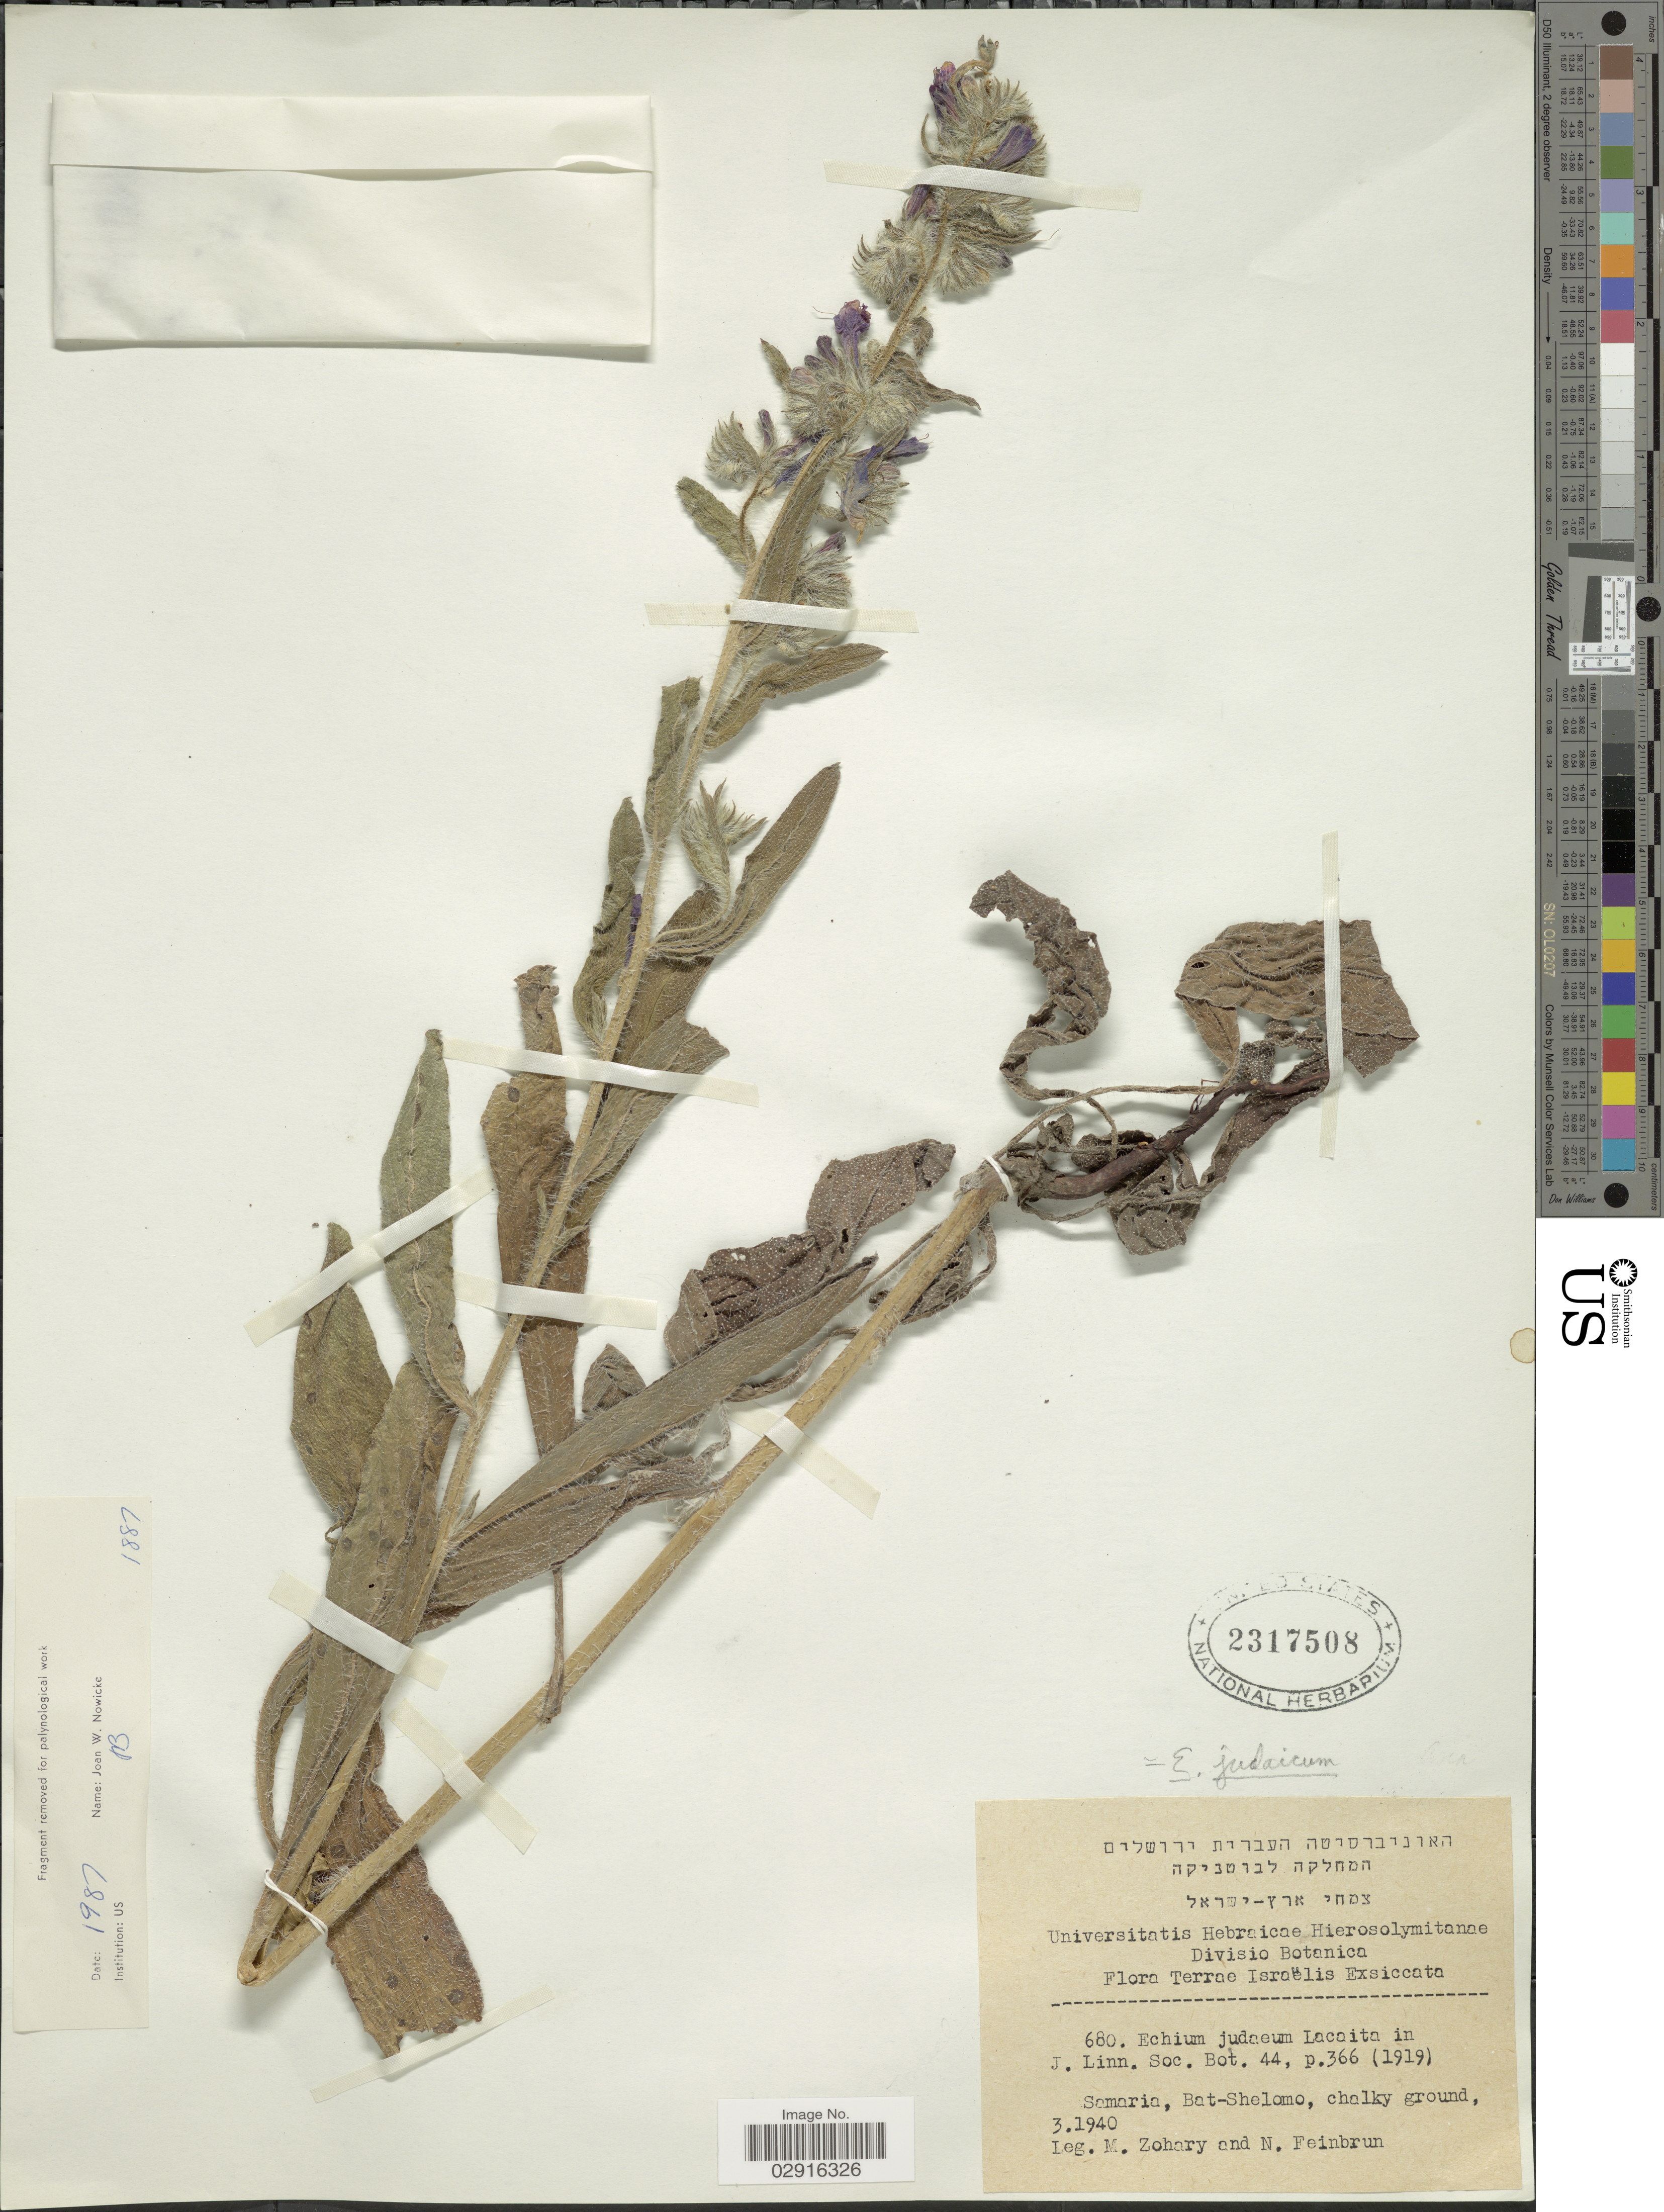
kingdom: Plantae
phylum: Tracheophyta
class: Magnoliopsida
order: Boraginales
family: Boraginaceae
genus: Echium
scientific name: Echium judaicum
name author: Eig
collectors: M. Zohary & N. Feinbrun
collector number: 680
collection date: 1940-03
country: Israel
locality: Samaria, Bat-Shelomo, chalky ground. Terrae Israëlis.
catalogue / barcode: US 2317508